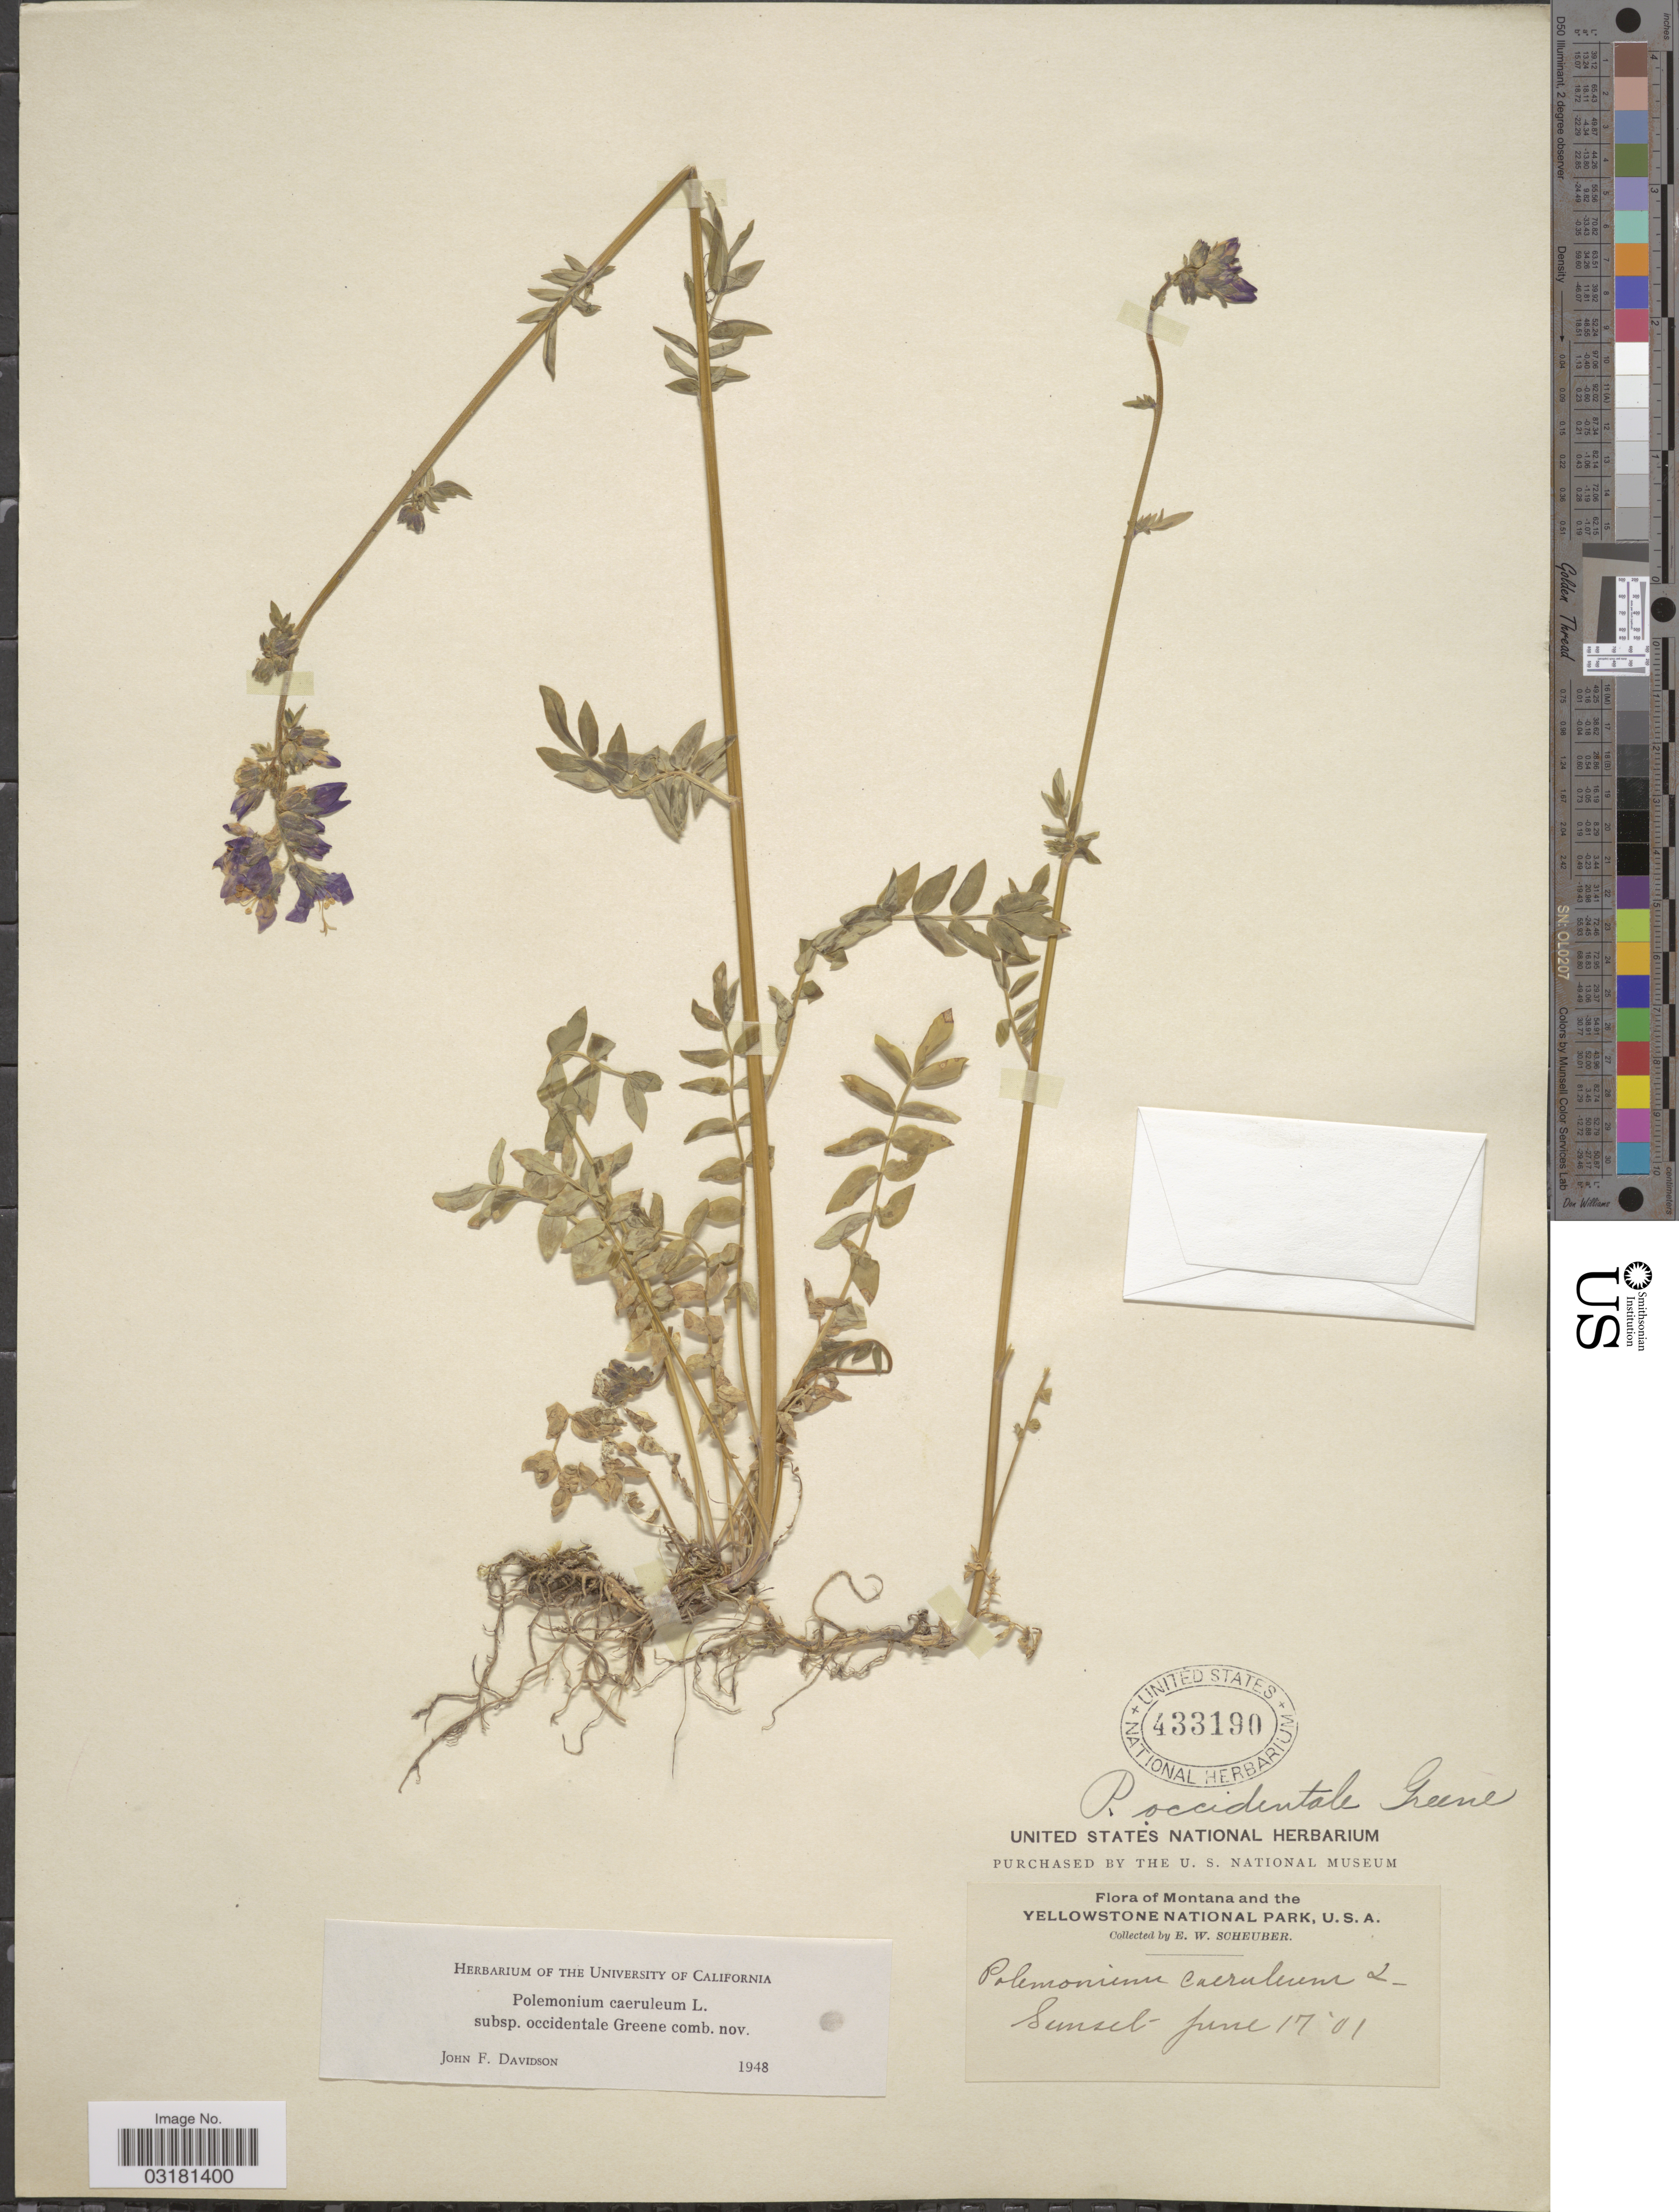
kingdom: Plantae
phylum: Tracheophyta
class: Magnoliopsida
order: Ericales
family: Polemoniaceae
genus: Polemonium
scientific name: Polemonium occidentale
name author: Greene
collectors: E. Scheuber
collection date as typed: Transcribed d/m/y: 17/6/1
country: United States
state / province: Montana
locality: Yellowstone National Park, U.S.A. Sunset.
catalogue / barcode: US 433190